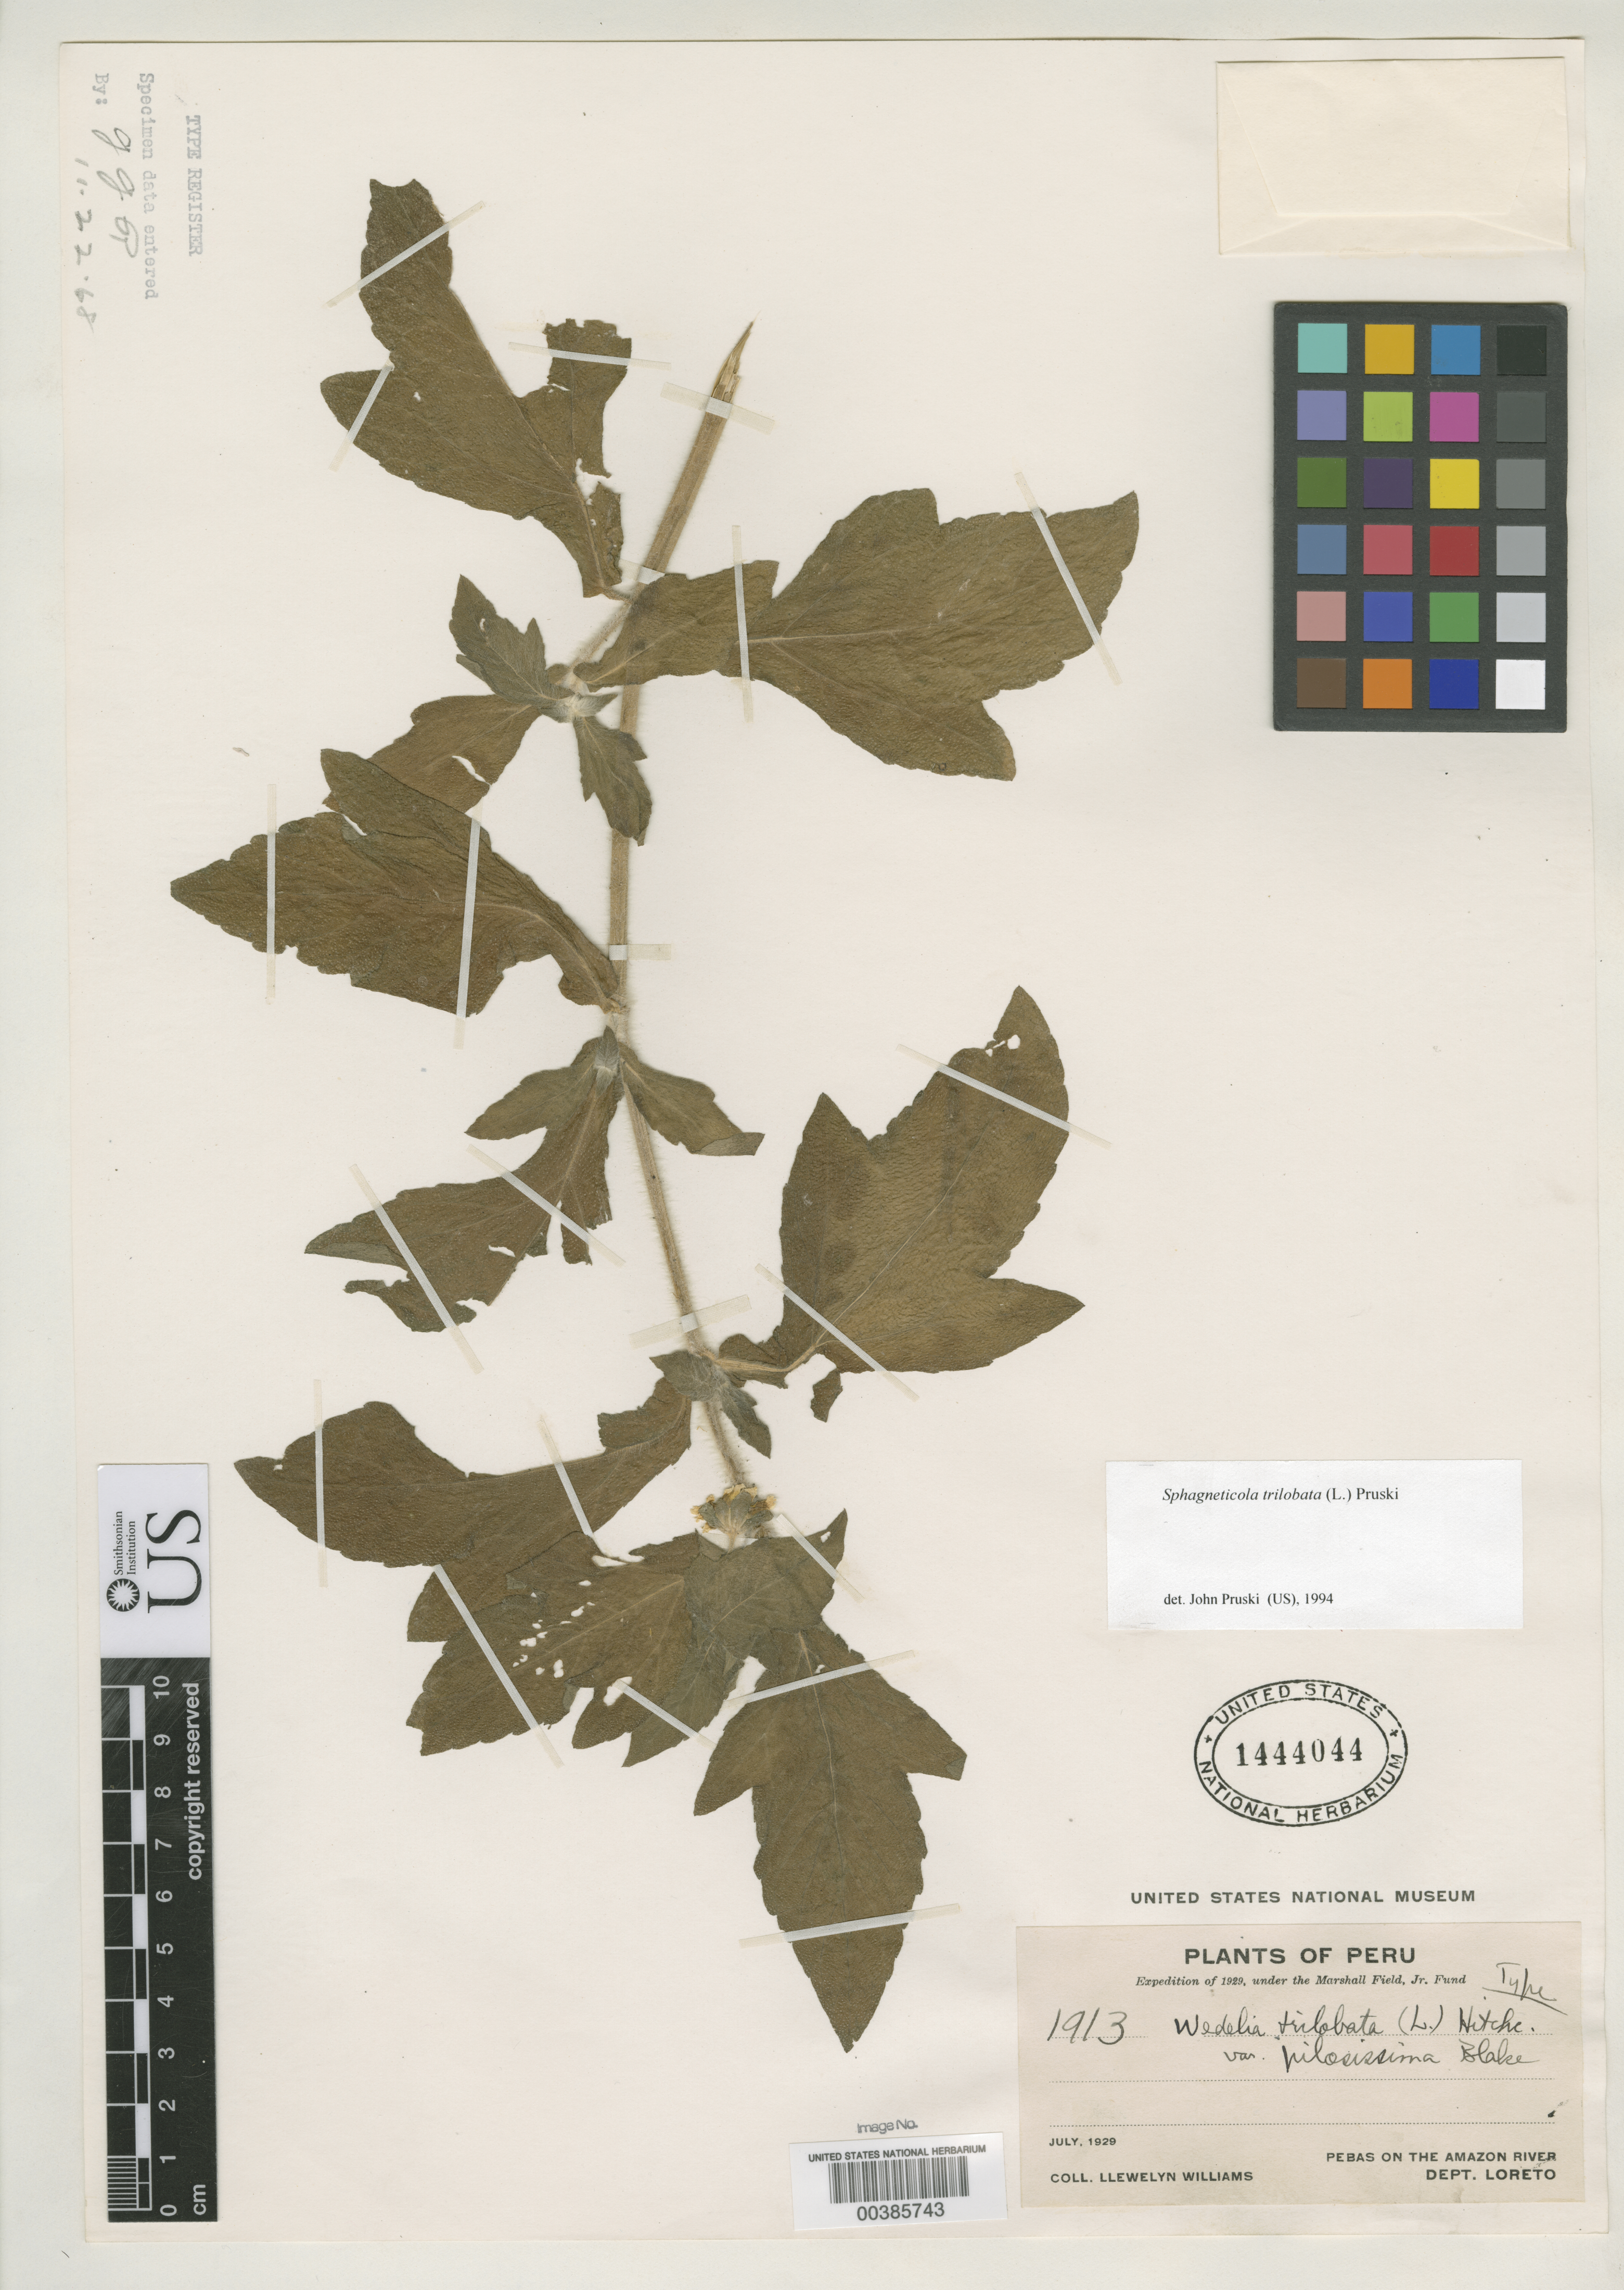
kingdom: Plantae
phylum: Tracheophyta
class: Magnoliopsida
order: Asterales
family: Asteraceae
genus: Wedelia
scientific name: Wedelia trilobata var. pilosissima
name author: S.F. Blake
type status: Holotype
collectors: Ll. Williams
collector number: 1913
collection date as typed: Jul 1929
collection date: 1929-07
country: Peru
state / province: Loreto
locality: Pebas on the Amazon River.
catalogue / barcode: US 1444044